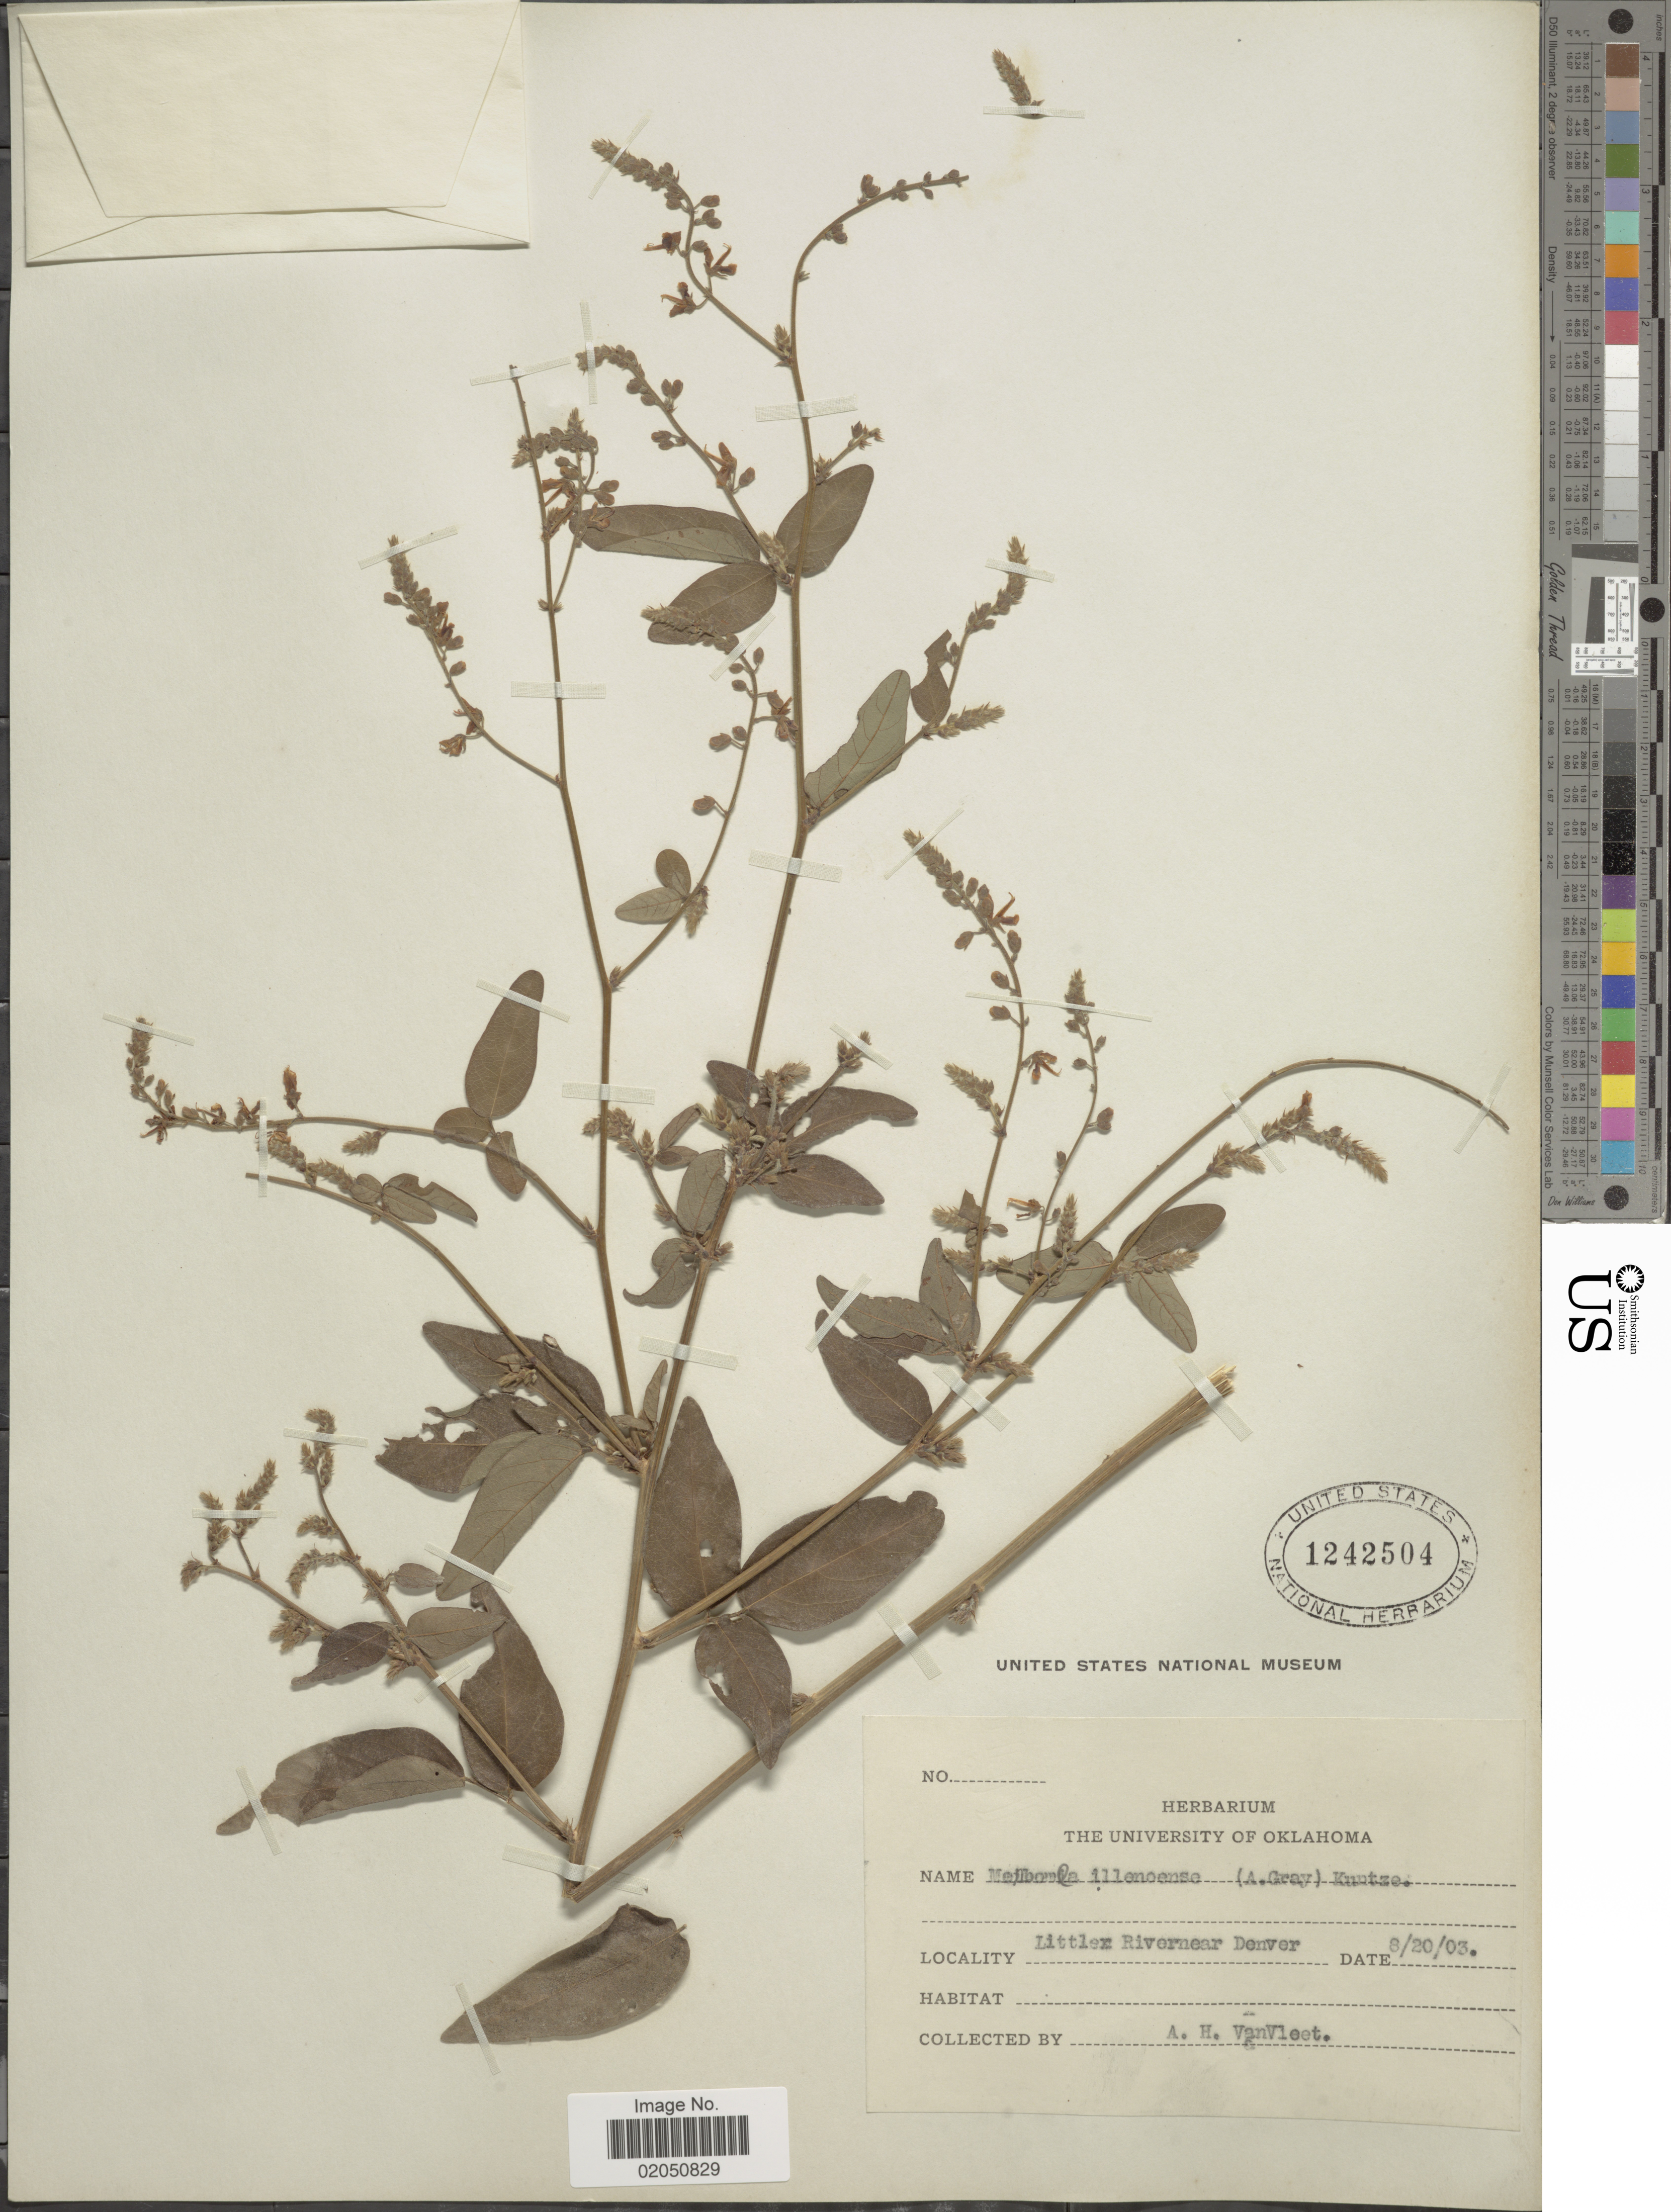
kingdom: Plantae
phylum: Tracheophyta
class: Magnoliopsida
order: Fabales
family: Fabaceae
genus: Desmodium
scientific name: Desmodium illinoense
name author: A. Gray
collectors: A. H. Van Vleet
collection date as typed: Transcribed d/m/y: 20/8/3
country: United States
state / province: Colorado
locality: Little River near Denver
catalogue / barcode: US 1242504